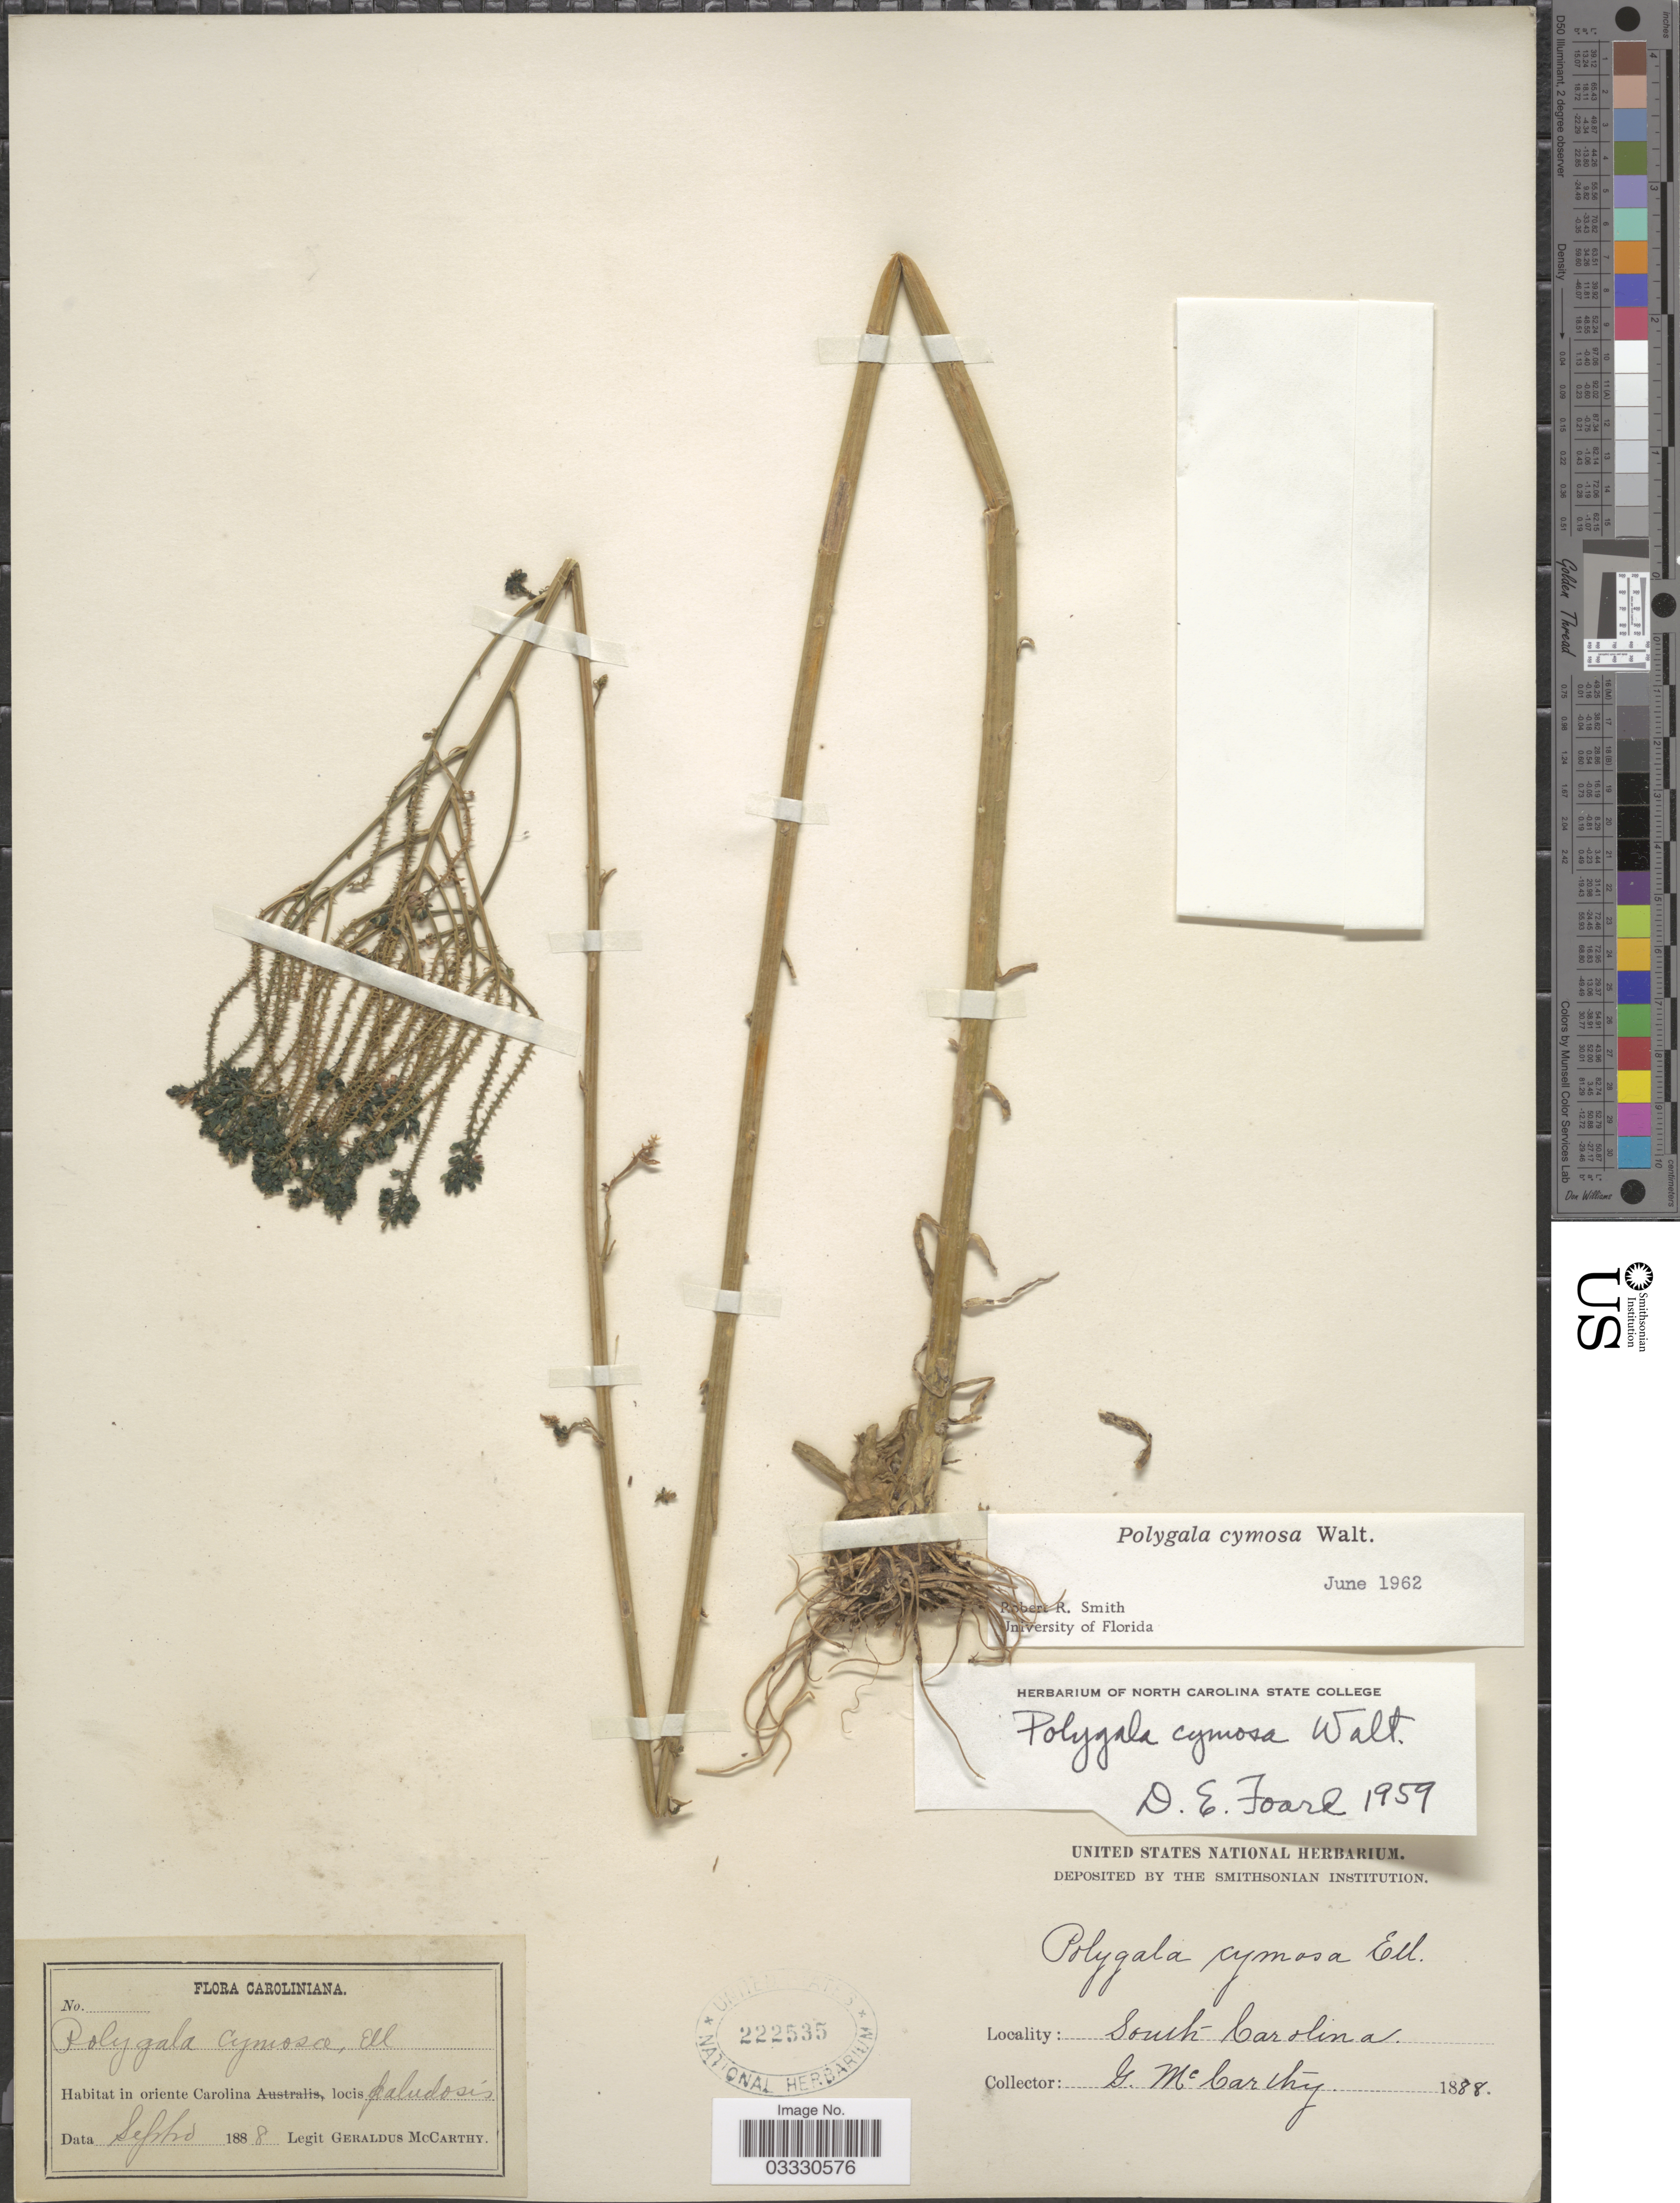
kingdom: Plantae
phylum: Tracheophyta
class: Magnoliopsida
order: Fabales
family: Polygalaceae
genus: Polygala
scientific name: Polygala cymosa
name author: Walter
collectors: G. McCarthy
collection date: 1888-09-20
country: United States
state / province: South Carolina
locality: Paludosis.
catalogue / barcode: US 222535